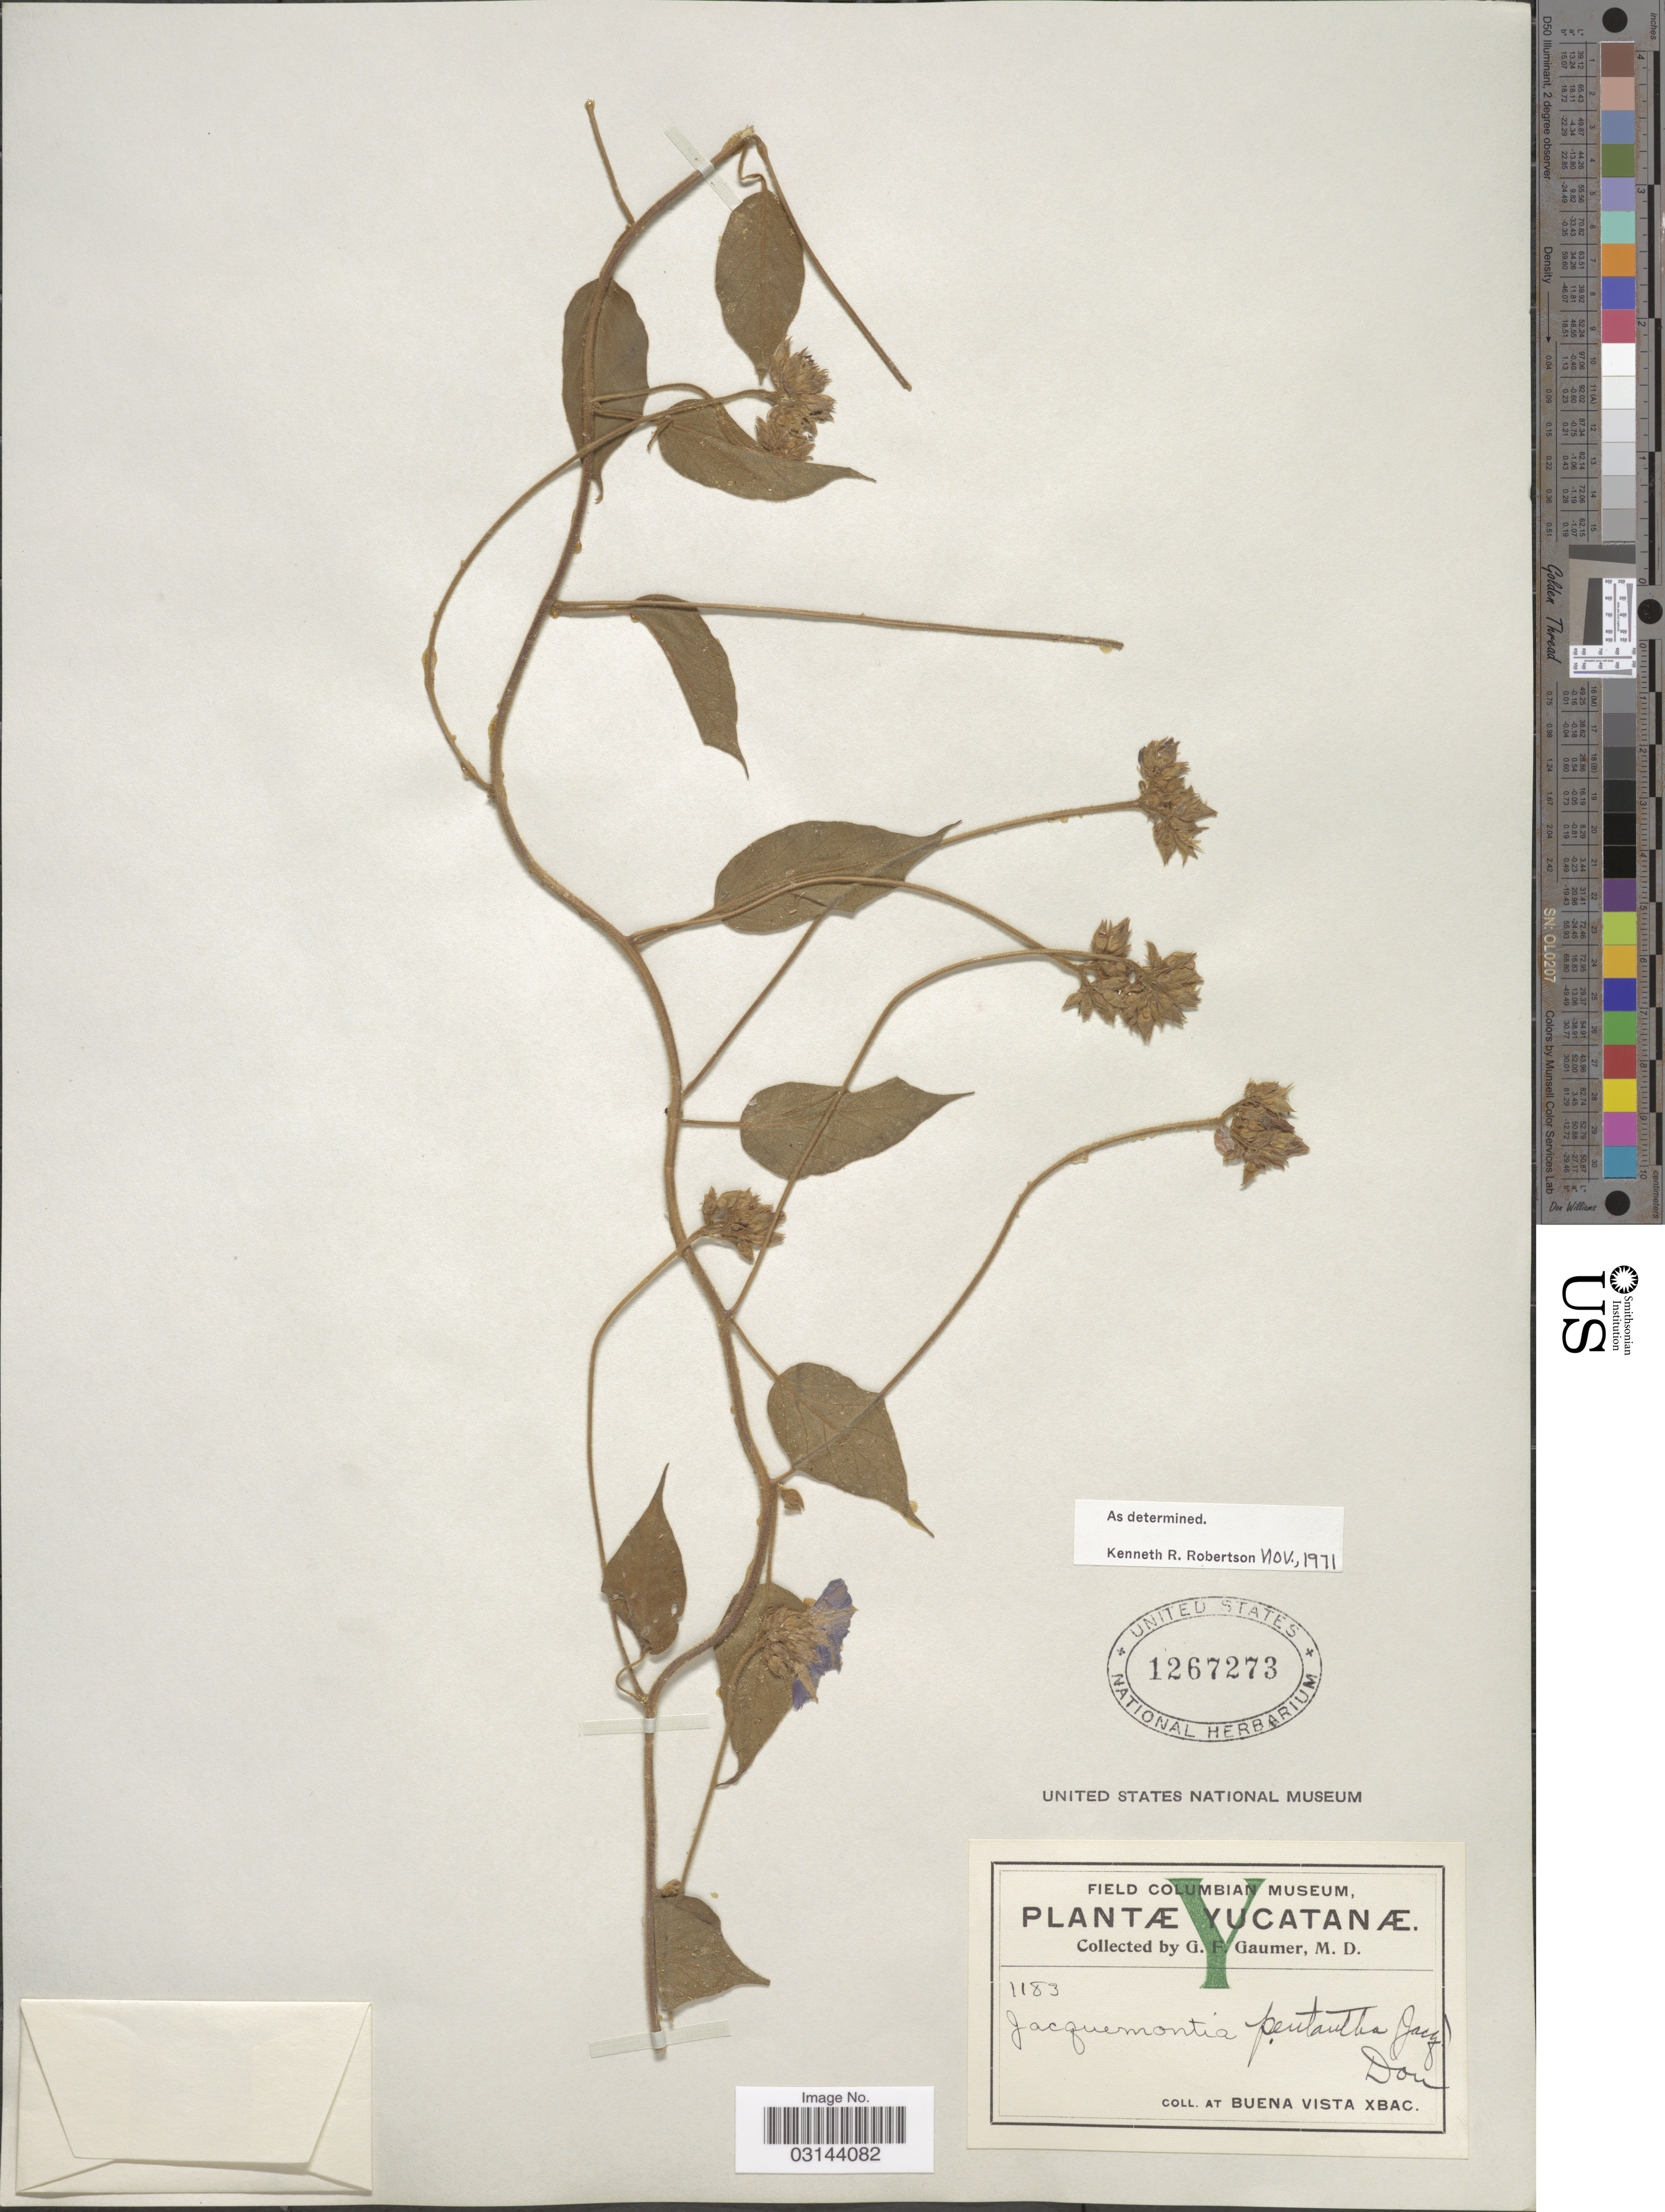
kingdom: Plantae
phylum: Tracheophyta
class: Magnoliopsida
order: Solanales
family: Convolvulaceae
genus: Jacquemontia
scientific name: Jacquemontia pentanthos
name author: (Jacq.) G. Don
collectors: G. F. Gaumer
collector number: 1183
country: Mexico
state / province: Yucatán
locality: Yucatanæ, at Buena Vista Xbac.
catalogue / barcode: US 1267273